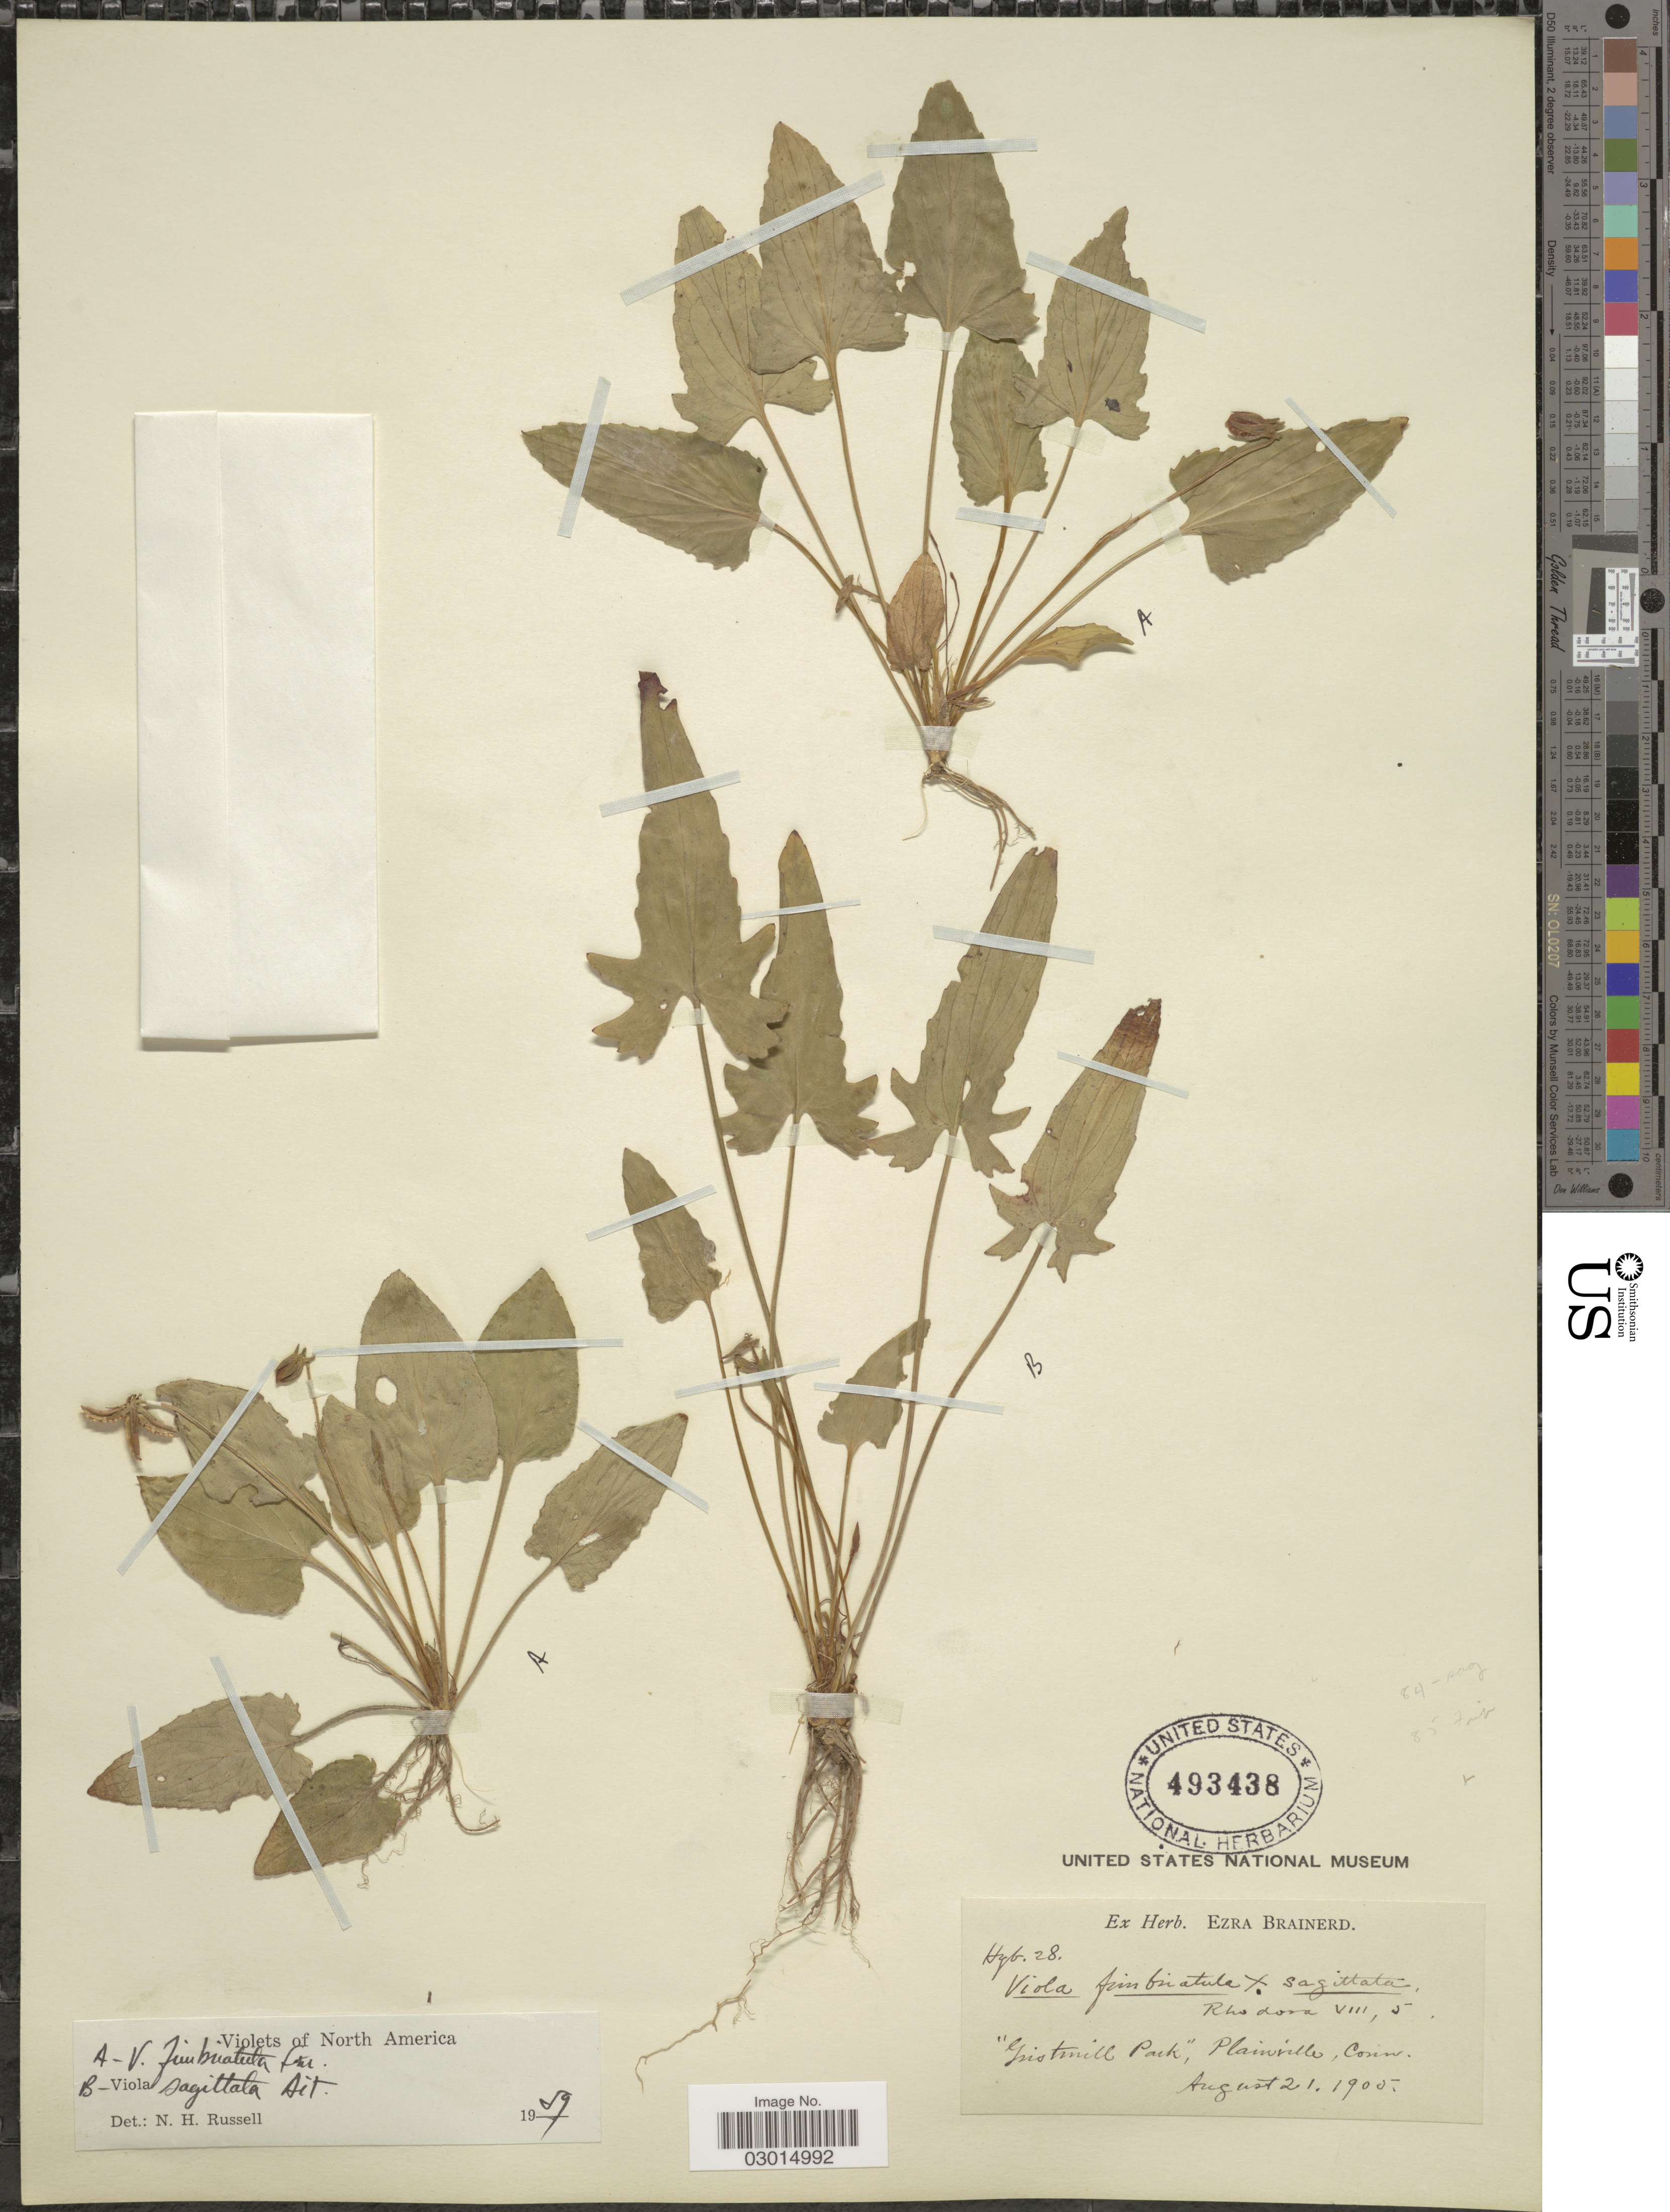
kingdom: Plantae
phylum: Tracheophyta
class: Magnoliopsida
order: Malpighiales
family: Violaceae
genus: Viola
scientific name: Viola fimbriatula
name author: Small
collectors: ex herb. Ezra Brainerd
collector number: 28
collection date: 1905-08-21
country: United States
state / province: Connecticut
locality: Gristmill Park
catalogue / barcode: US 493438